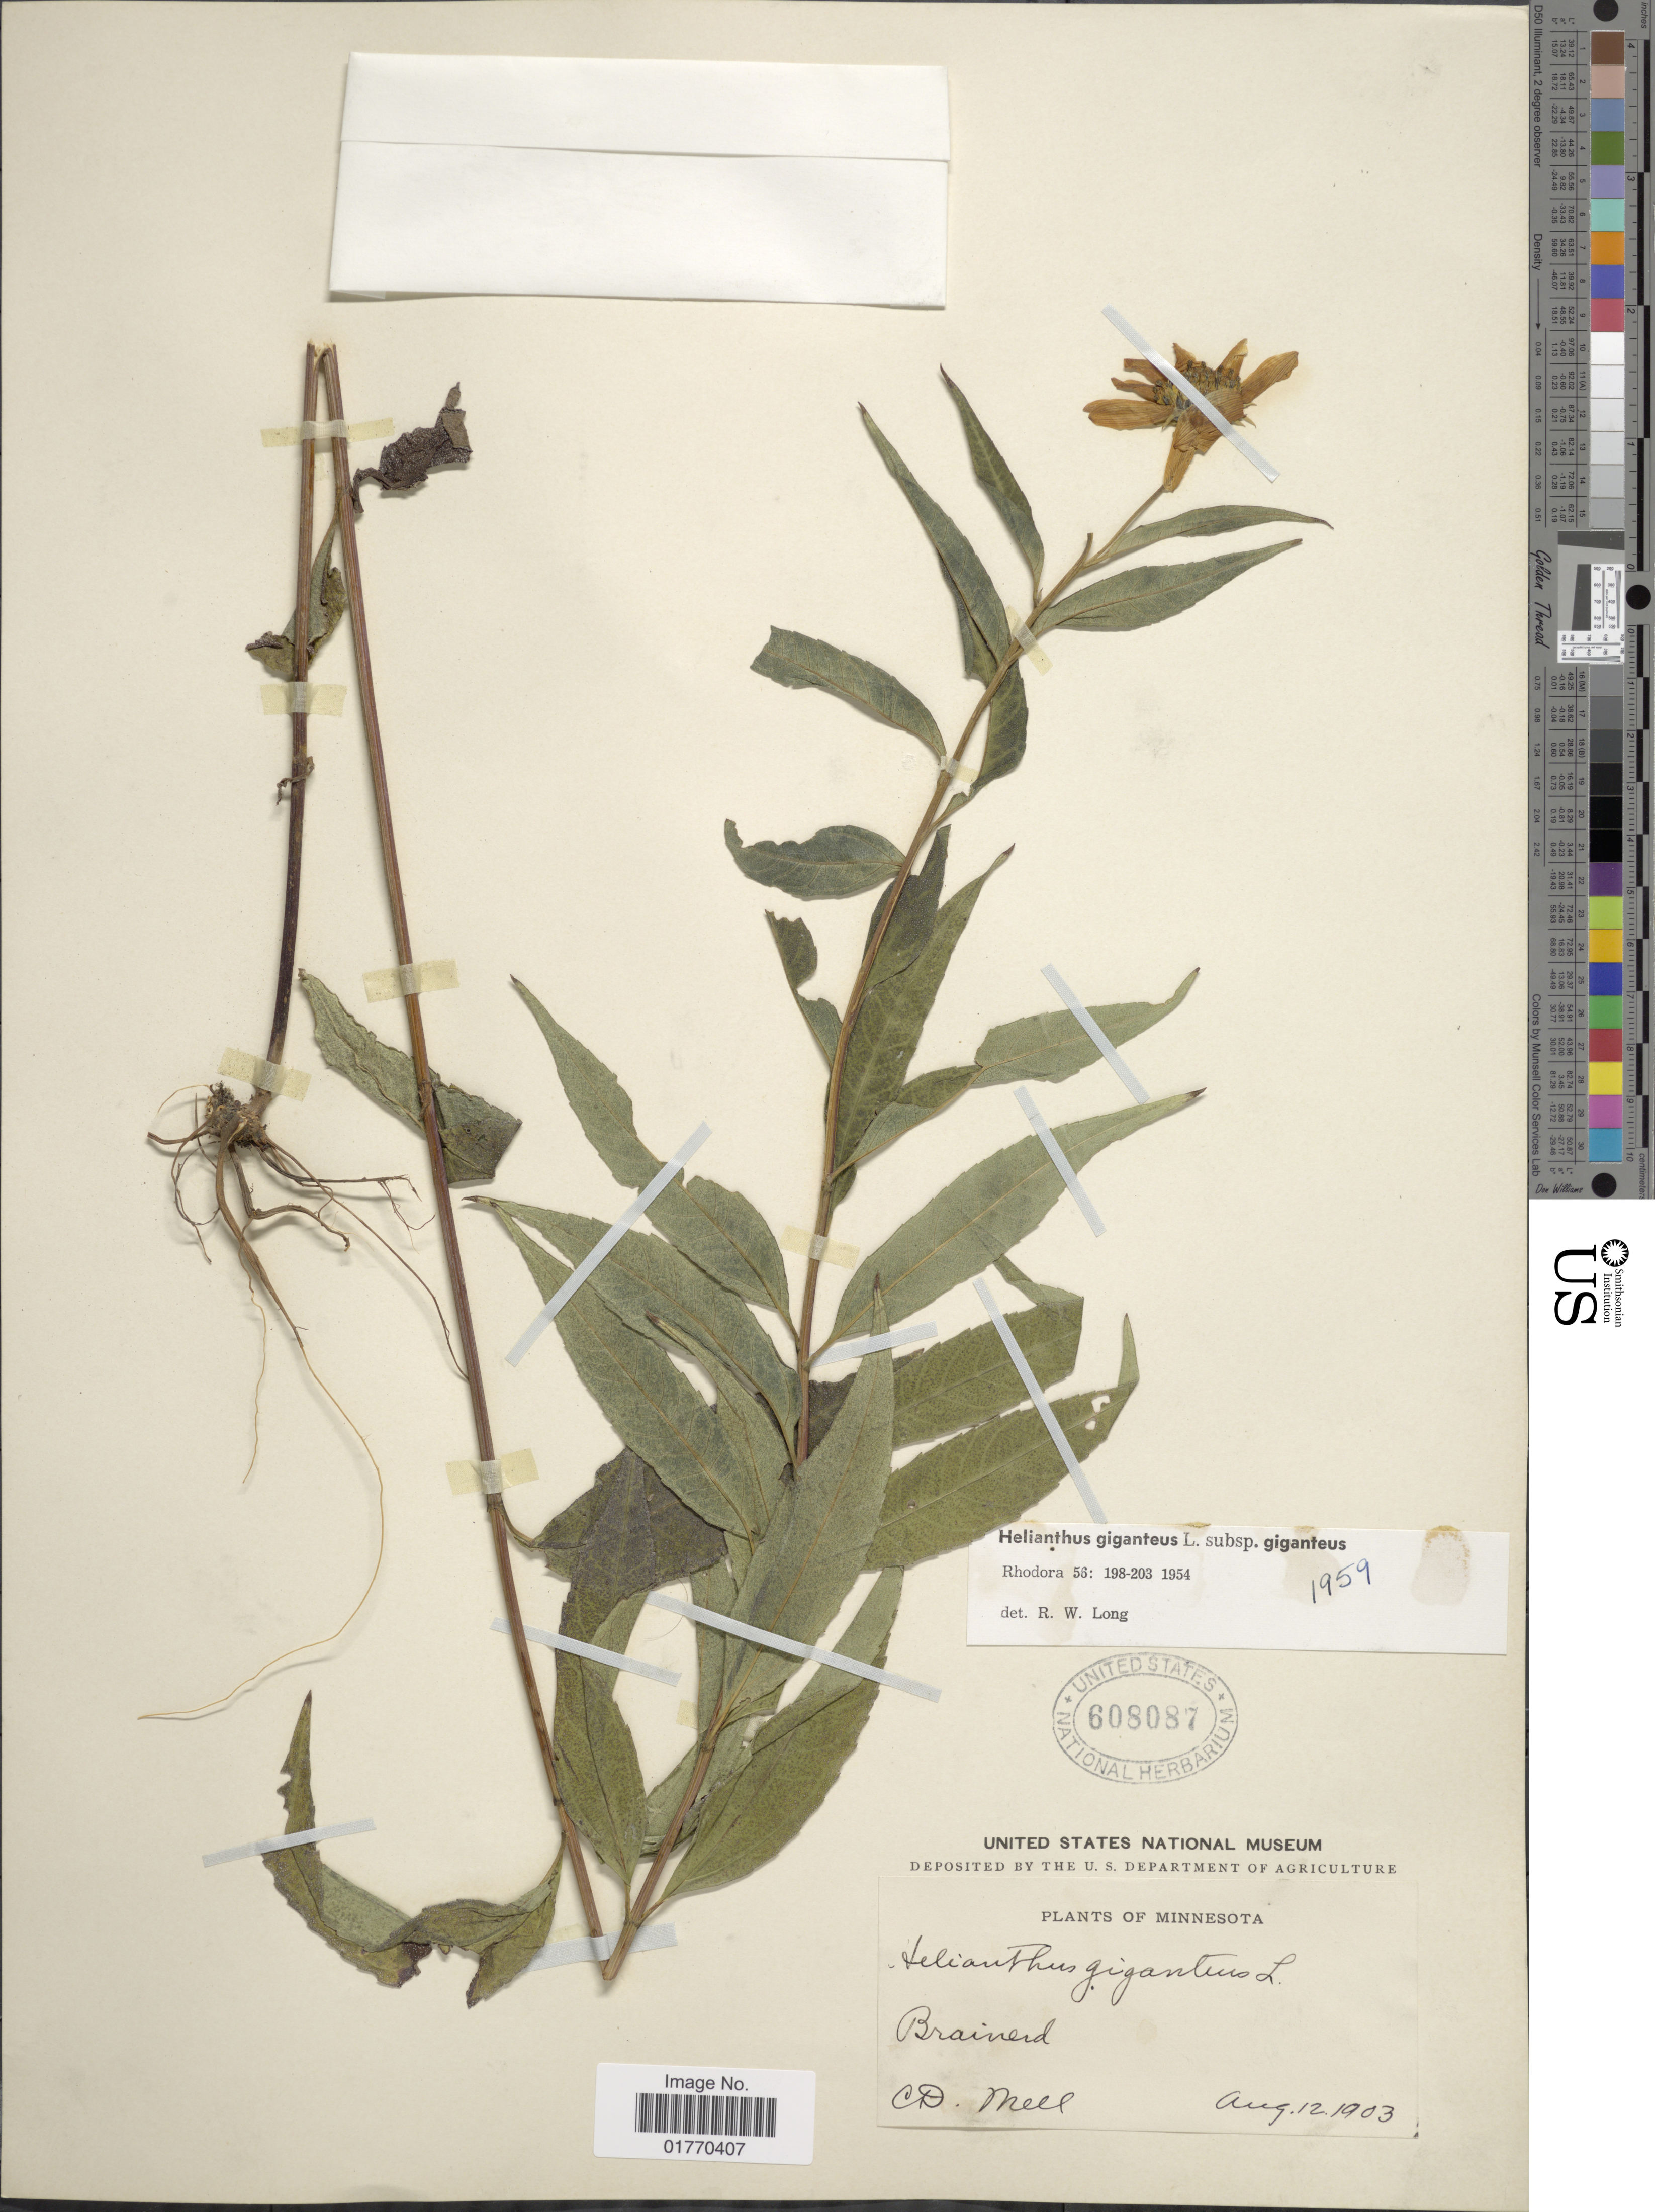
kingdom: Plantae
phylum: Tracheophyta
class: Magnoliopsida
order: Asterales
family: Asteraceae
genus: Helianthus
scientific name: Helianthus giganteus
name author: L.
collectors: C. D. Mell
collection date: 1903-08-12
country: United States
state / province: Minnesota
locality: Brainerd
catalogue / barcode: US 608087